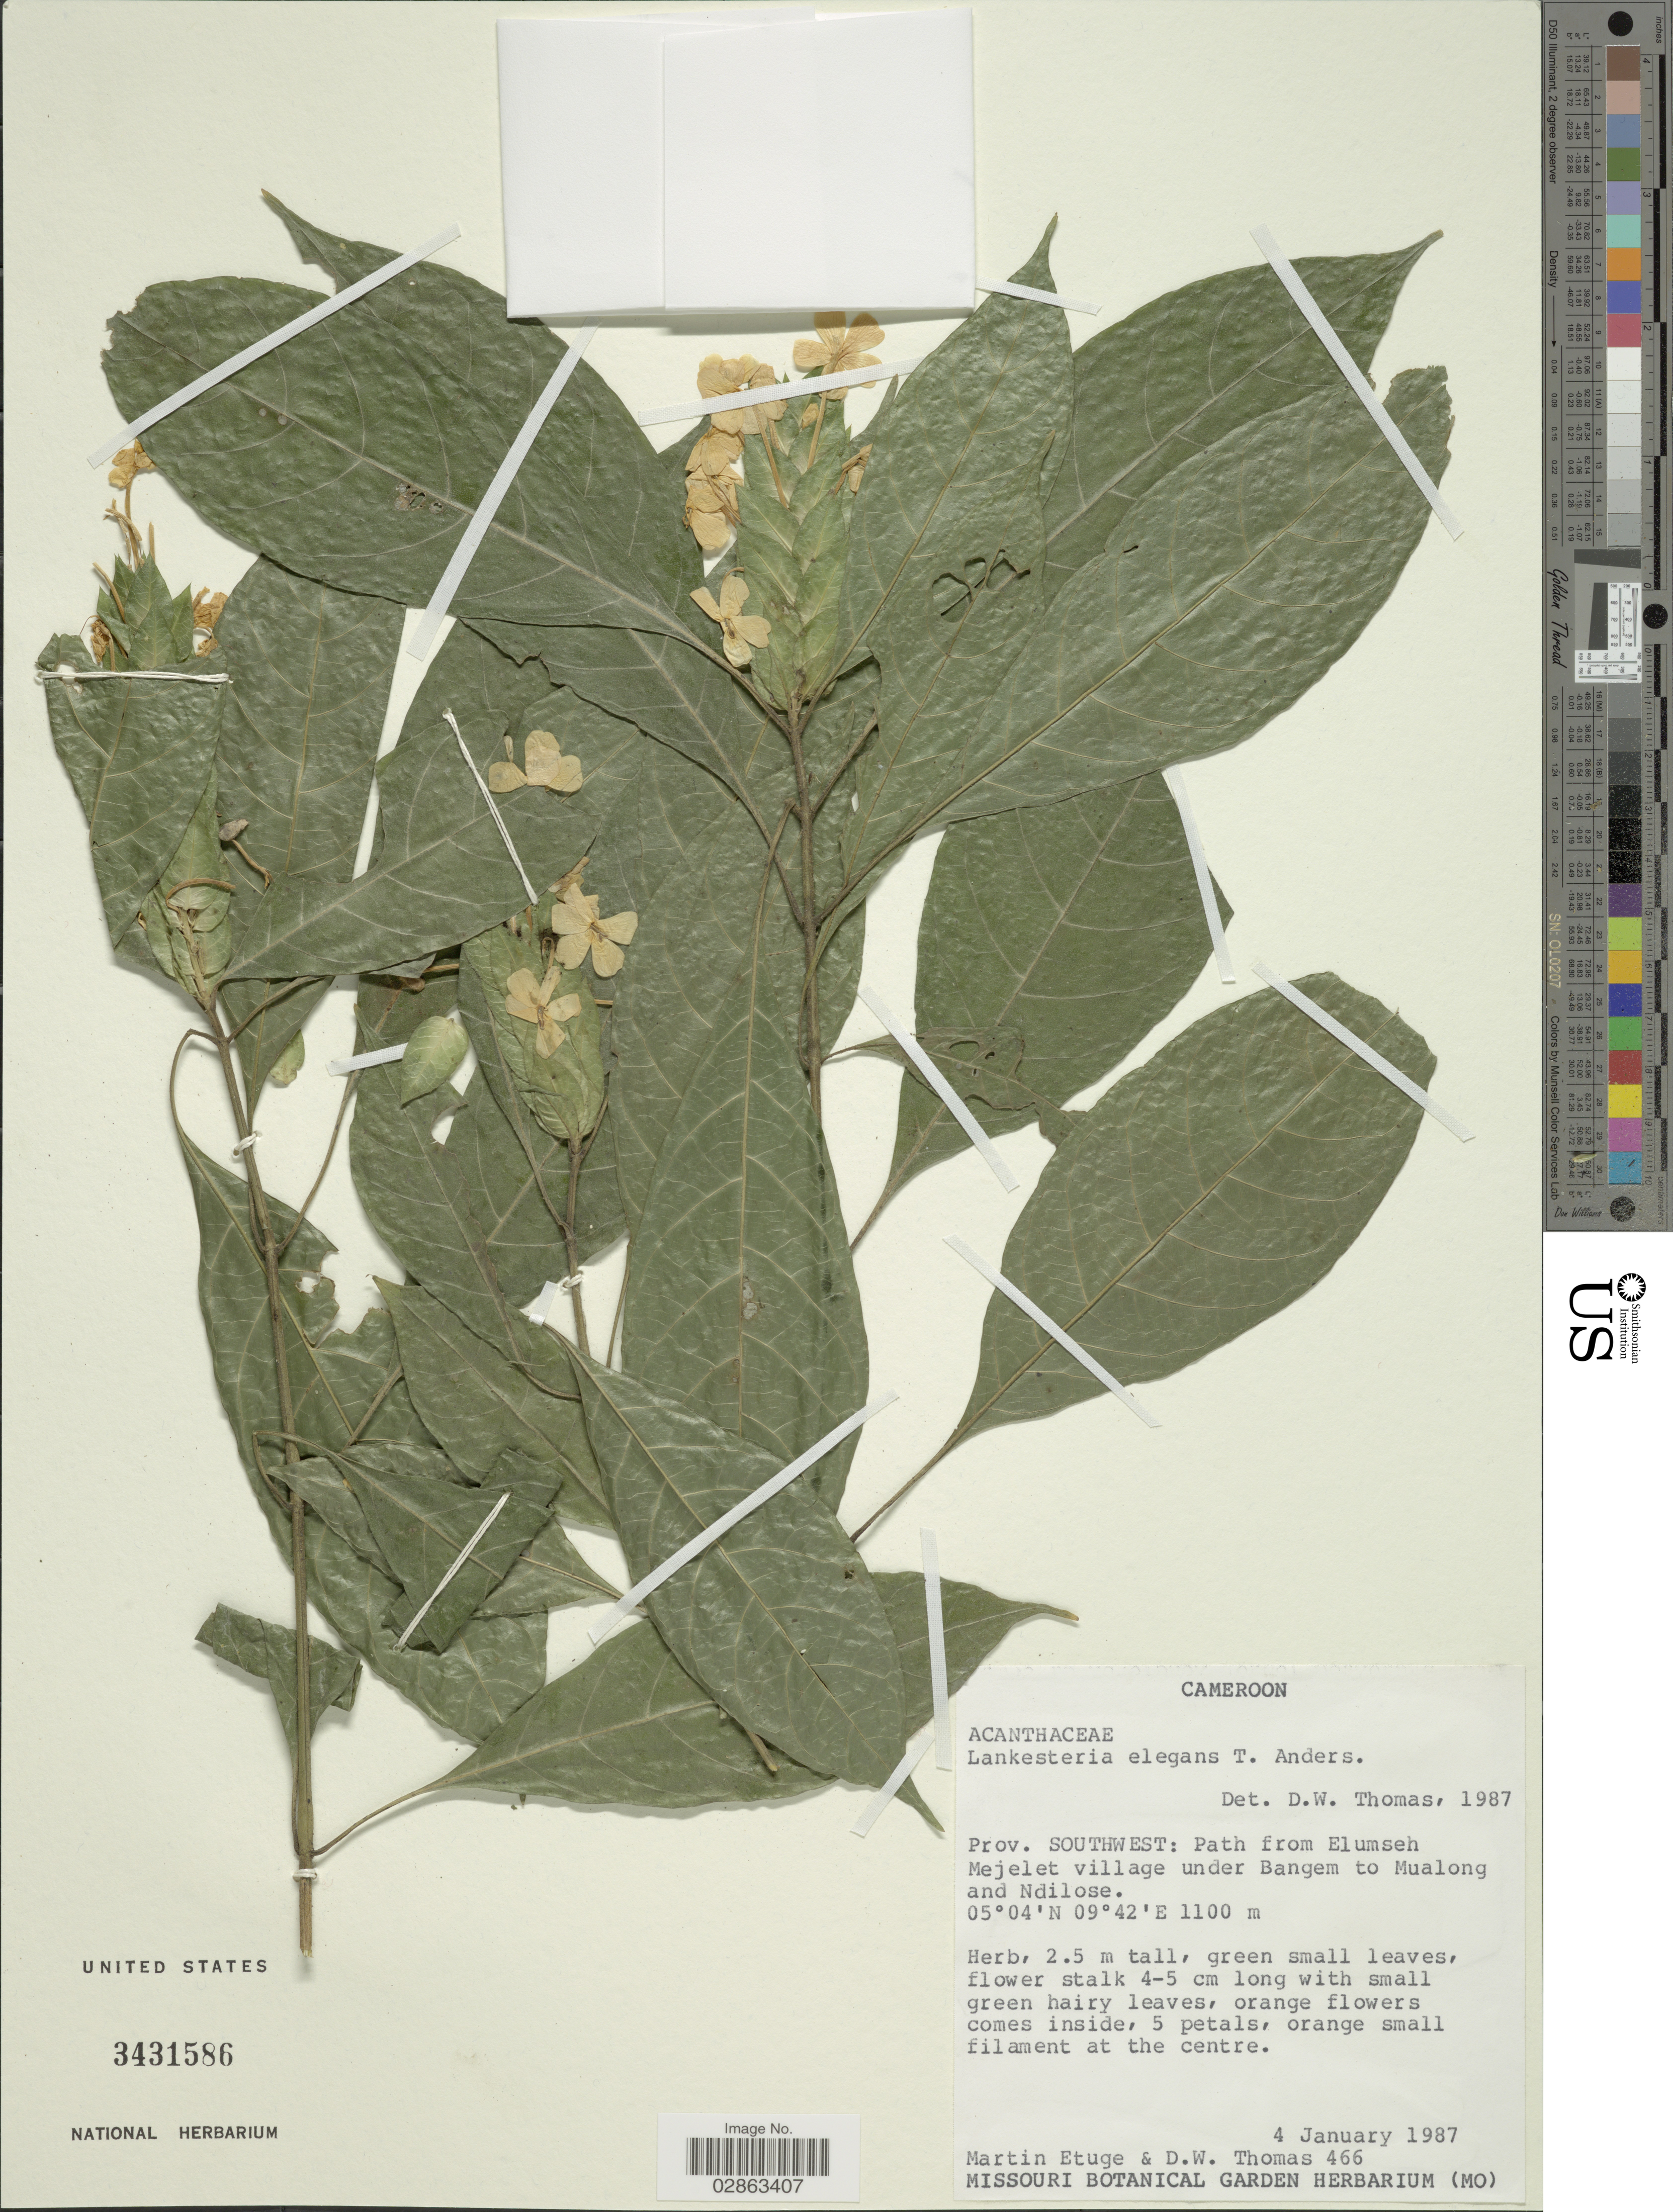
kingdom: Plantae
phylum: Tracheophyta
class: Magnoliopsida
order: Lamiales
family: Acanthaceae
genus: Lankesteria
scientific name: Lankesteria elegans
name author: (P. Beauv.) T. Anderson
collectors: M. Etuge & D. W. Thomas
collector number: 466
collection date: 1987-01-04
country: Cameroon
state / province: Sud-Ouest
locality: Prov. Southwest: Path from Elumseh Mejelet village under Bangem to Mualong and Ndilose.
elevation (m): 1100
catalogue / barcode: US 3431586